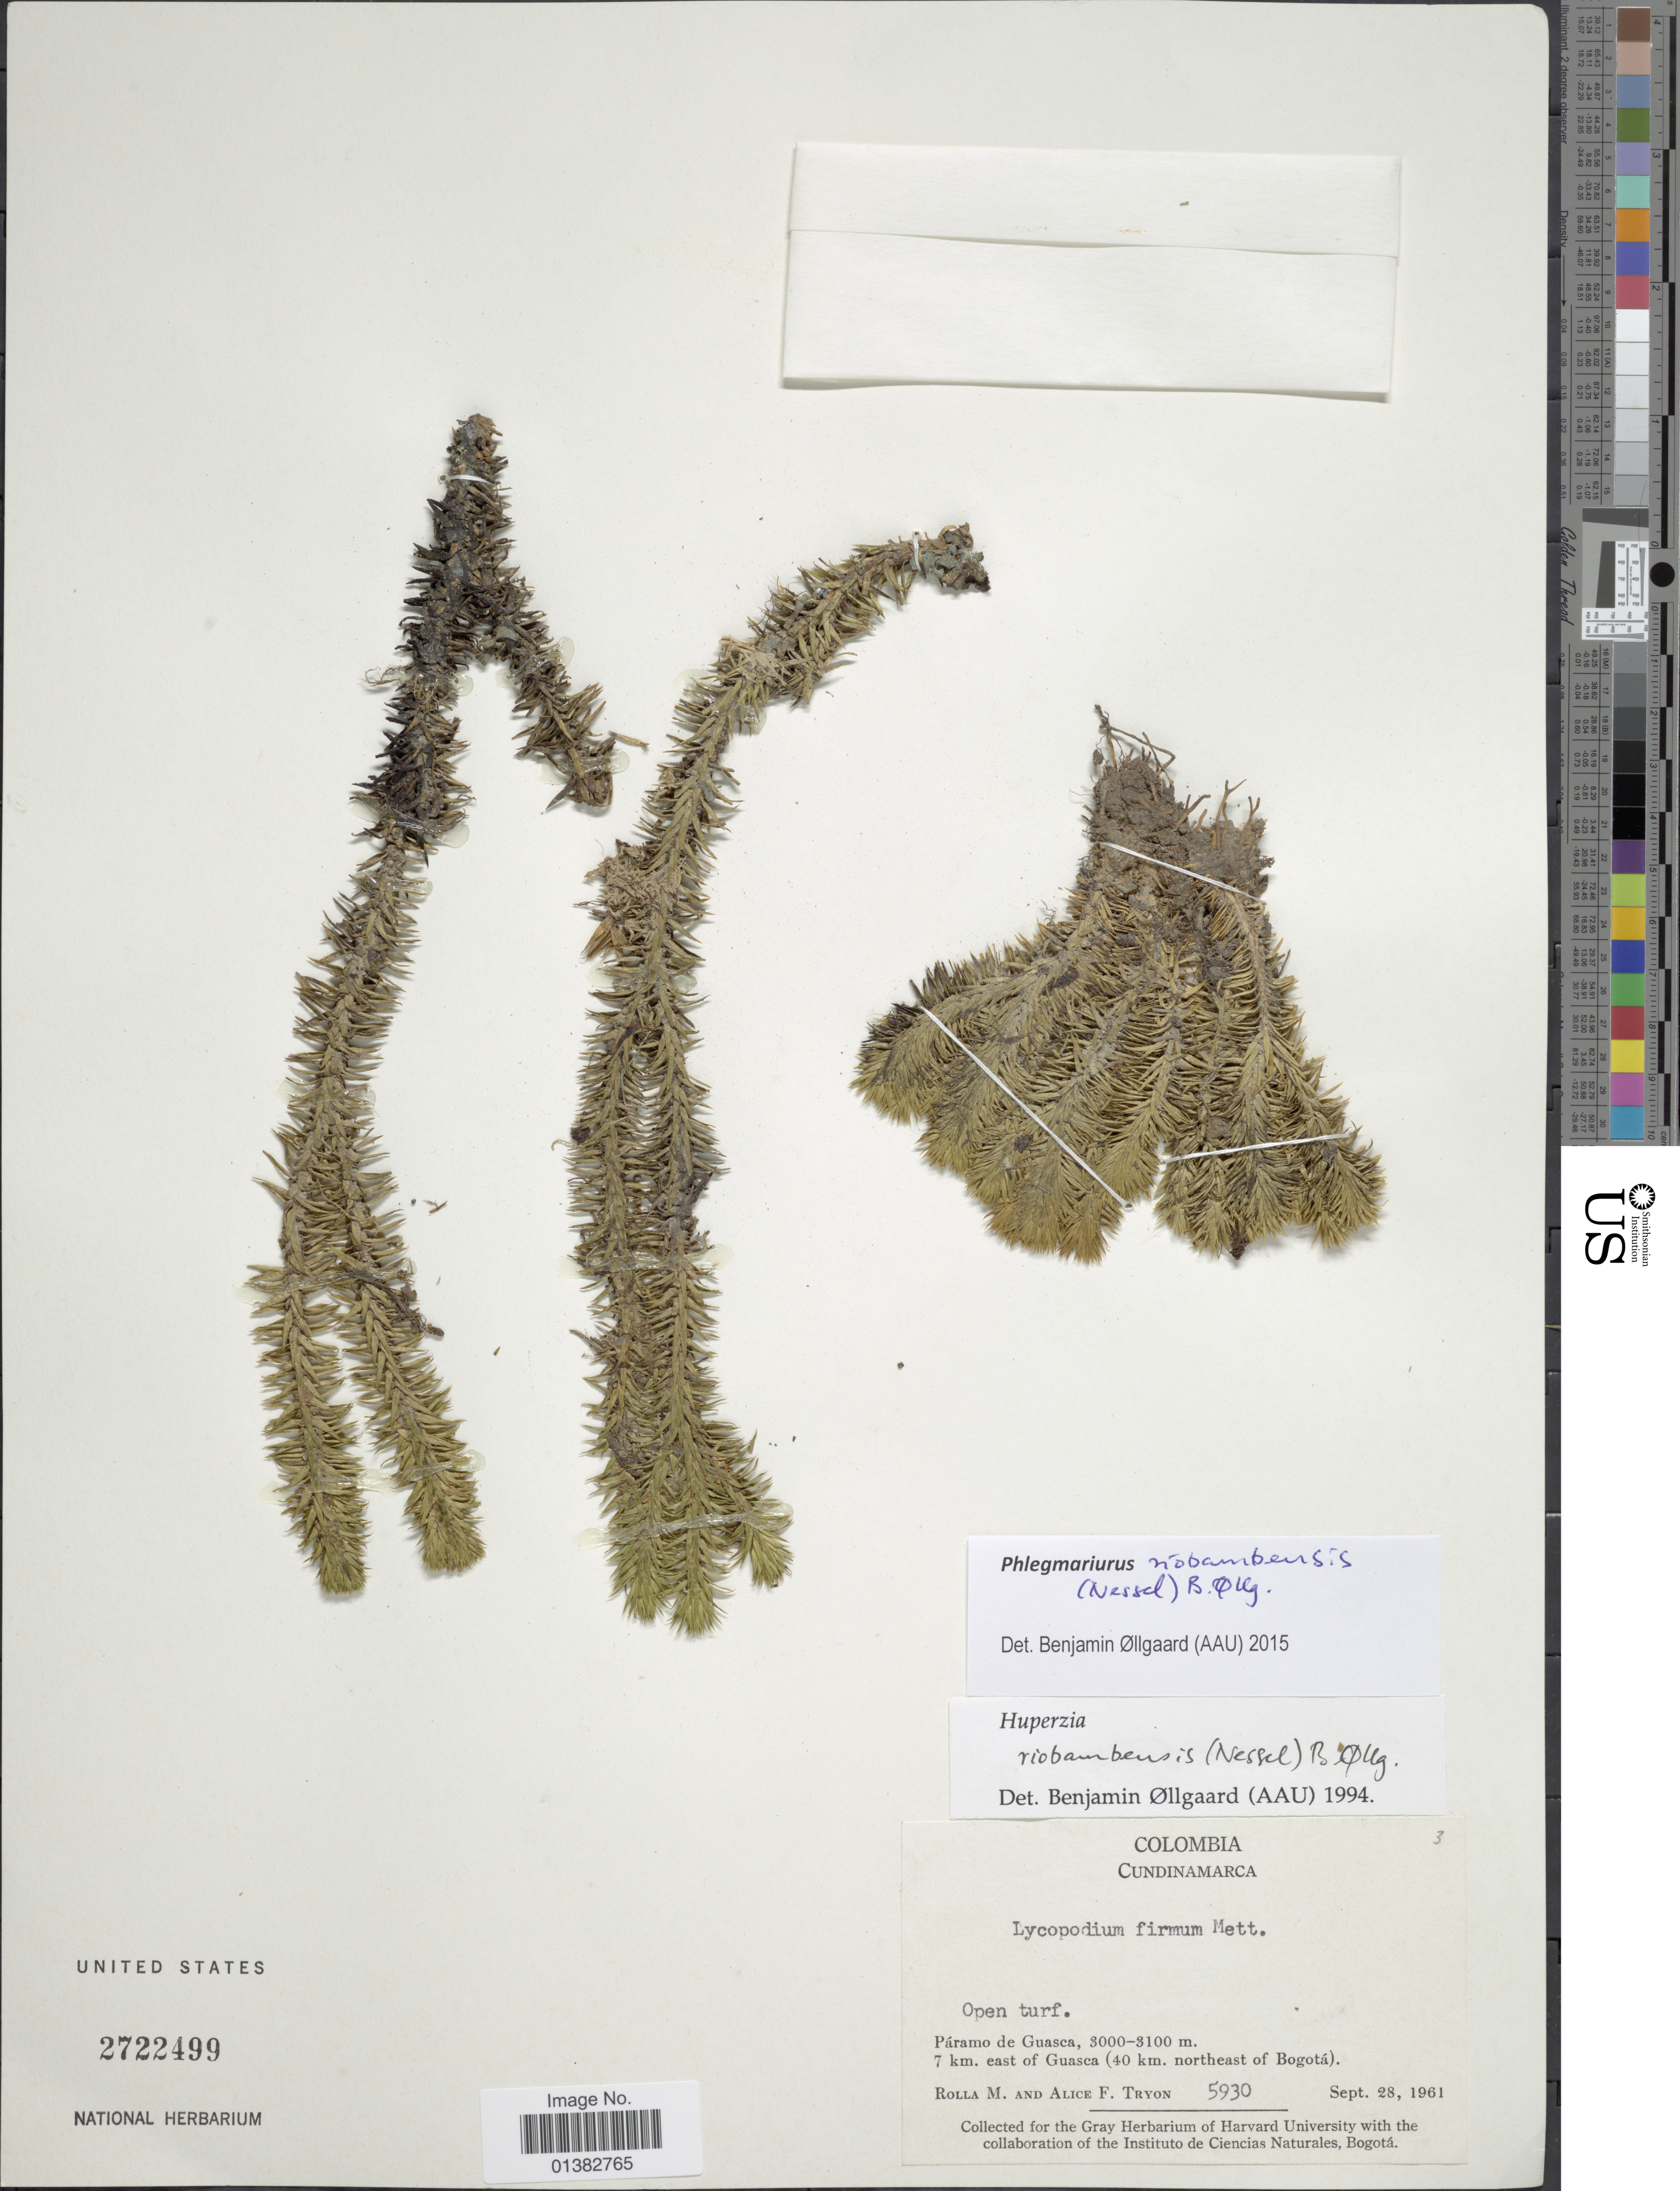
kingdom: Plantae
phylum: Tracheophyta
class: Lycopodiopsida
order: Lycopodiales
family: Lycopodiaceae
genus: Phlegmariurus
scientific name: Phlegmariurus riobambensis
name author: (Nessel) B. Øllg.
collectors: R. M. Tryon & A. F. Tryon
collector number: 5930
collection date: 1961-09-28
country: Colombia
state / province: Cundinamarca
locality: Páramo de Guasca, 7 km. east of Guasca (40 km. northeast of Bogotá)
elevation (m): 3000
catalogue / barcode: US 2722499